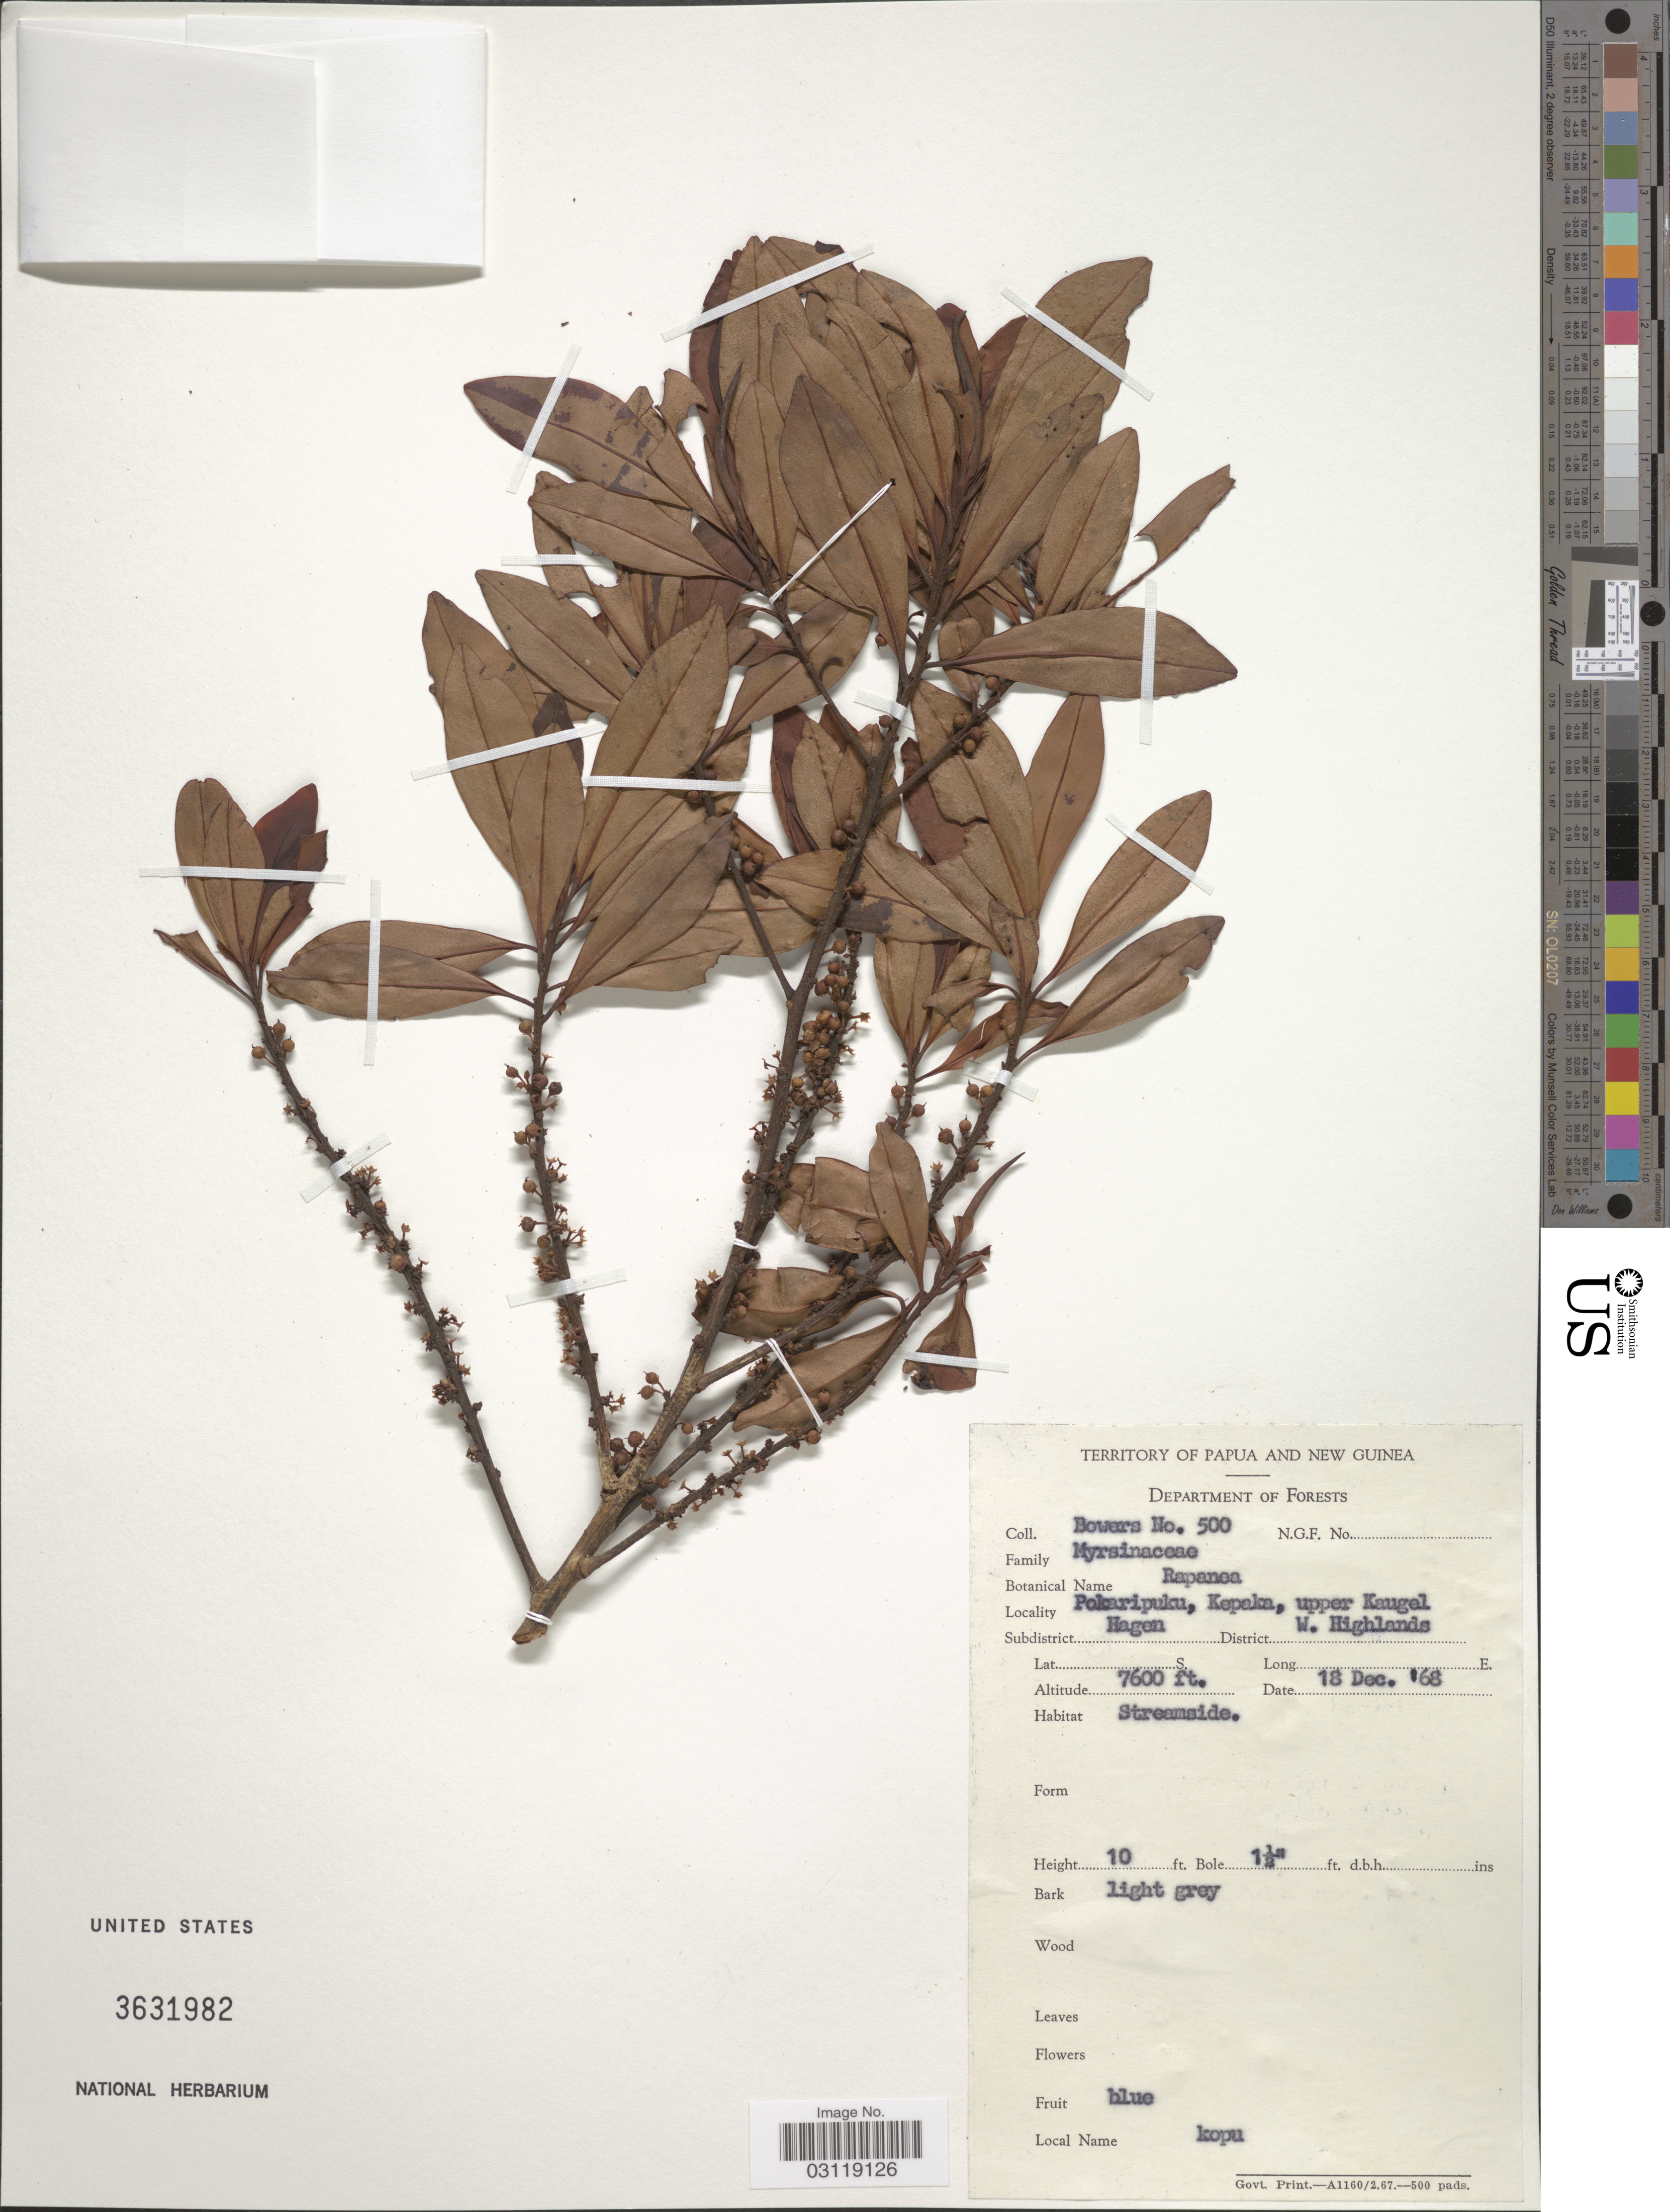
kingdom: Plantae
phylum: Tracheophyta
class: Magnoliopsida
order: Ericales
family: Primulaceae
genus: Rapanea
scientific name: Rapanea sp.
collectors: -. Bowers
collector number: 500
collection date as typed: Transcribed d/m/y: 18/12/68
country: Papua New Guinea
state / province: Western Highlands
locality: Pokaripuku, Kepaka, upper Kaugal. Subdistrict Hagen.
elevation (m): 2316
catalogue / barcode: US 3631982